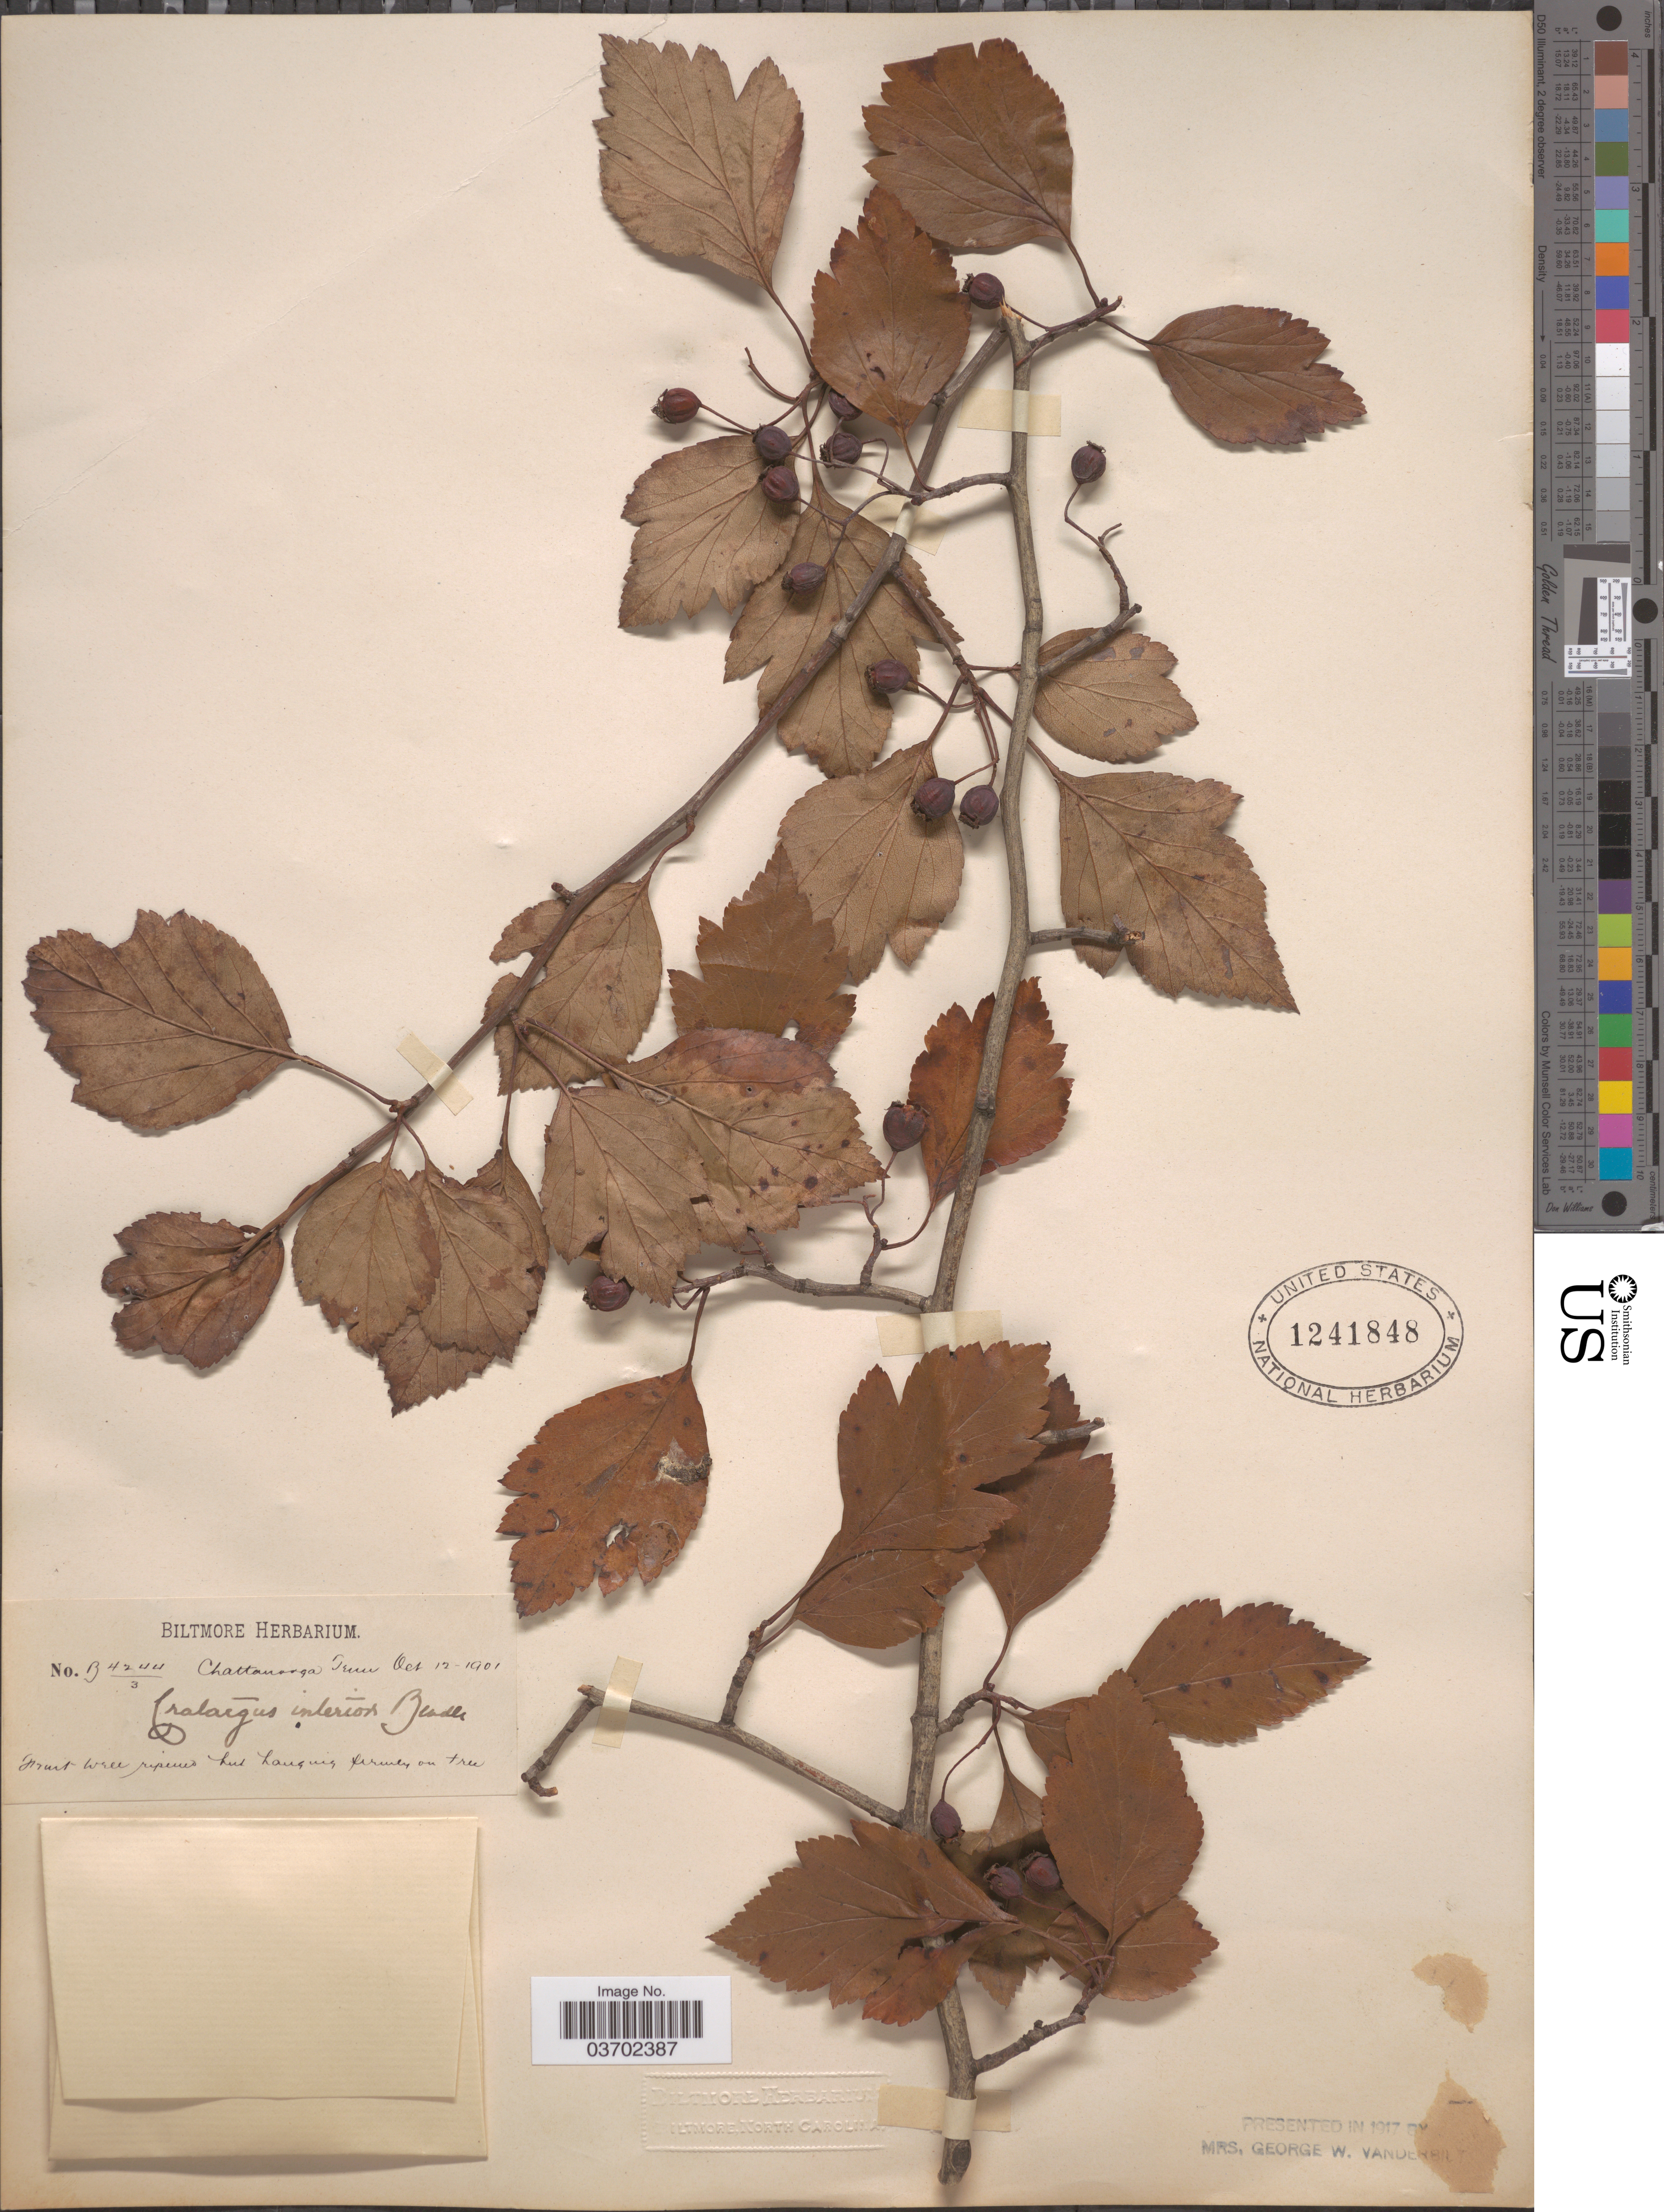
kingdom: Plantae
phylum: Tracheophyta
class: Magnoliopsida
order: Rosales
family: Rosaceae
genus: Crataegus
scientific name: Crataegus viridis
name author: L.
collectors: ex herb. Biltmore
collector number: B4244/3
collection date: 1901-10-12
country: United States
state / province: Tennessee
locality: Chattanooga.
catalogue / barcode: US 1241848